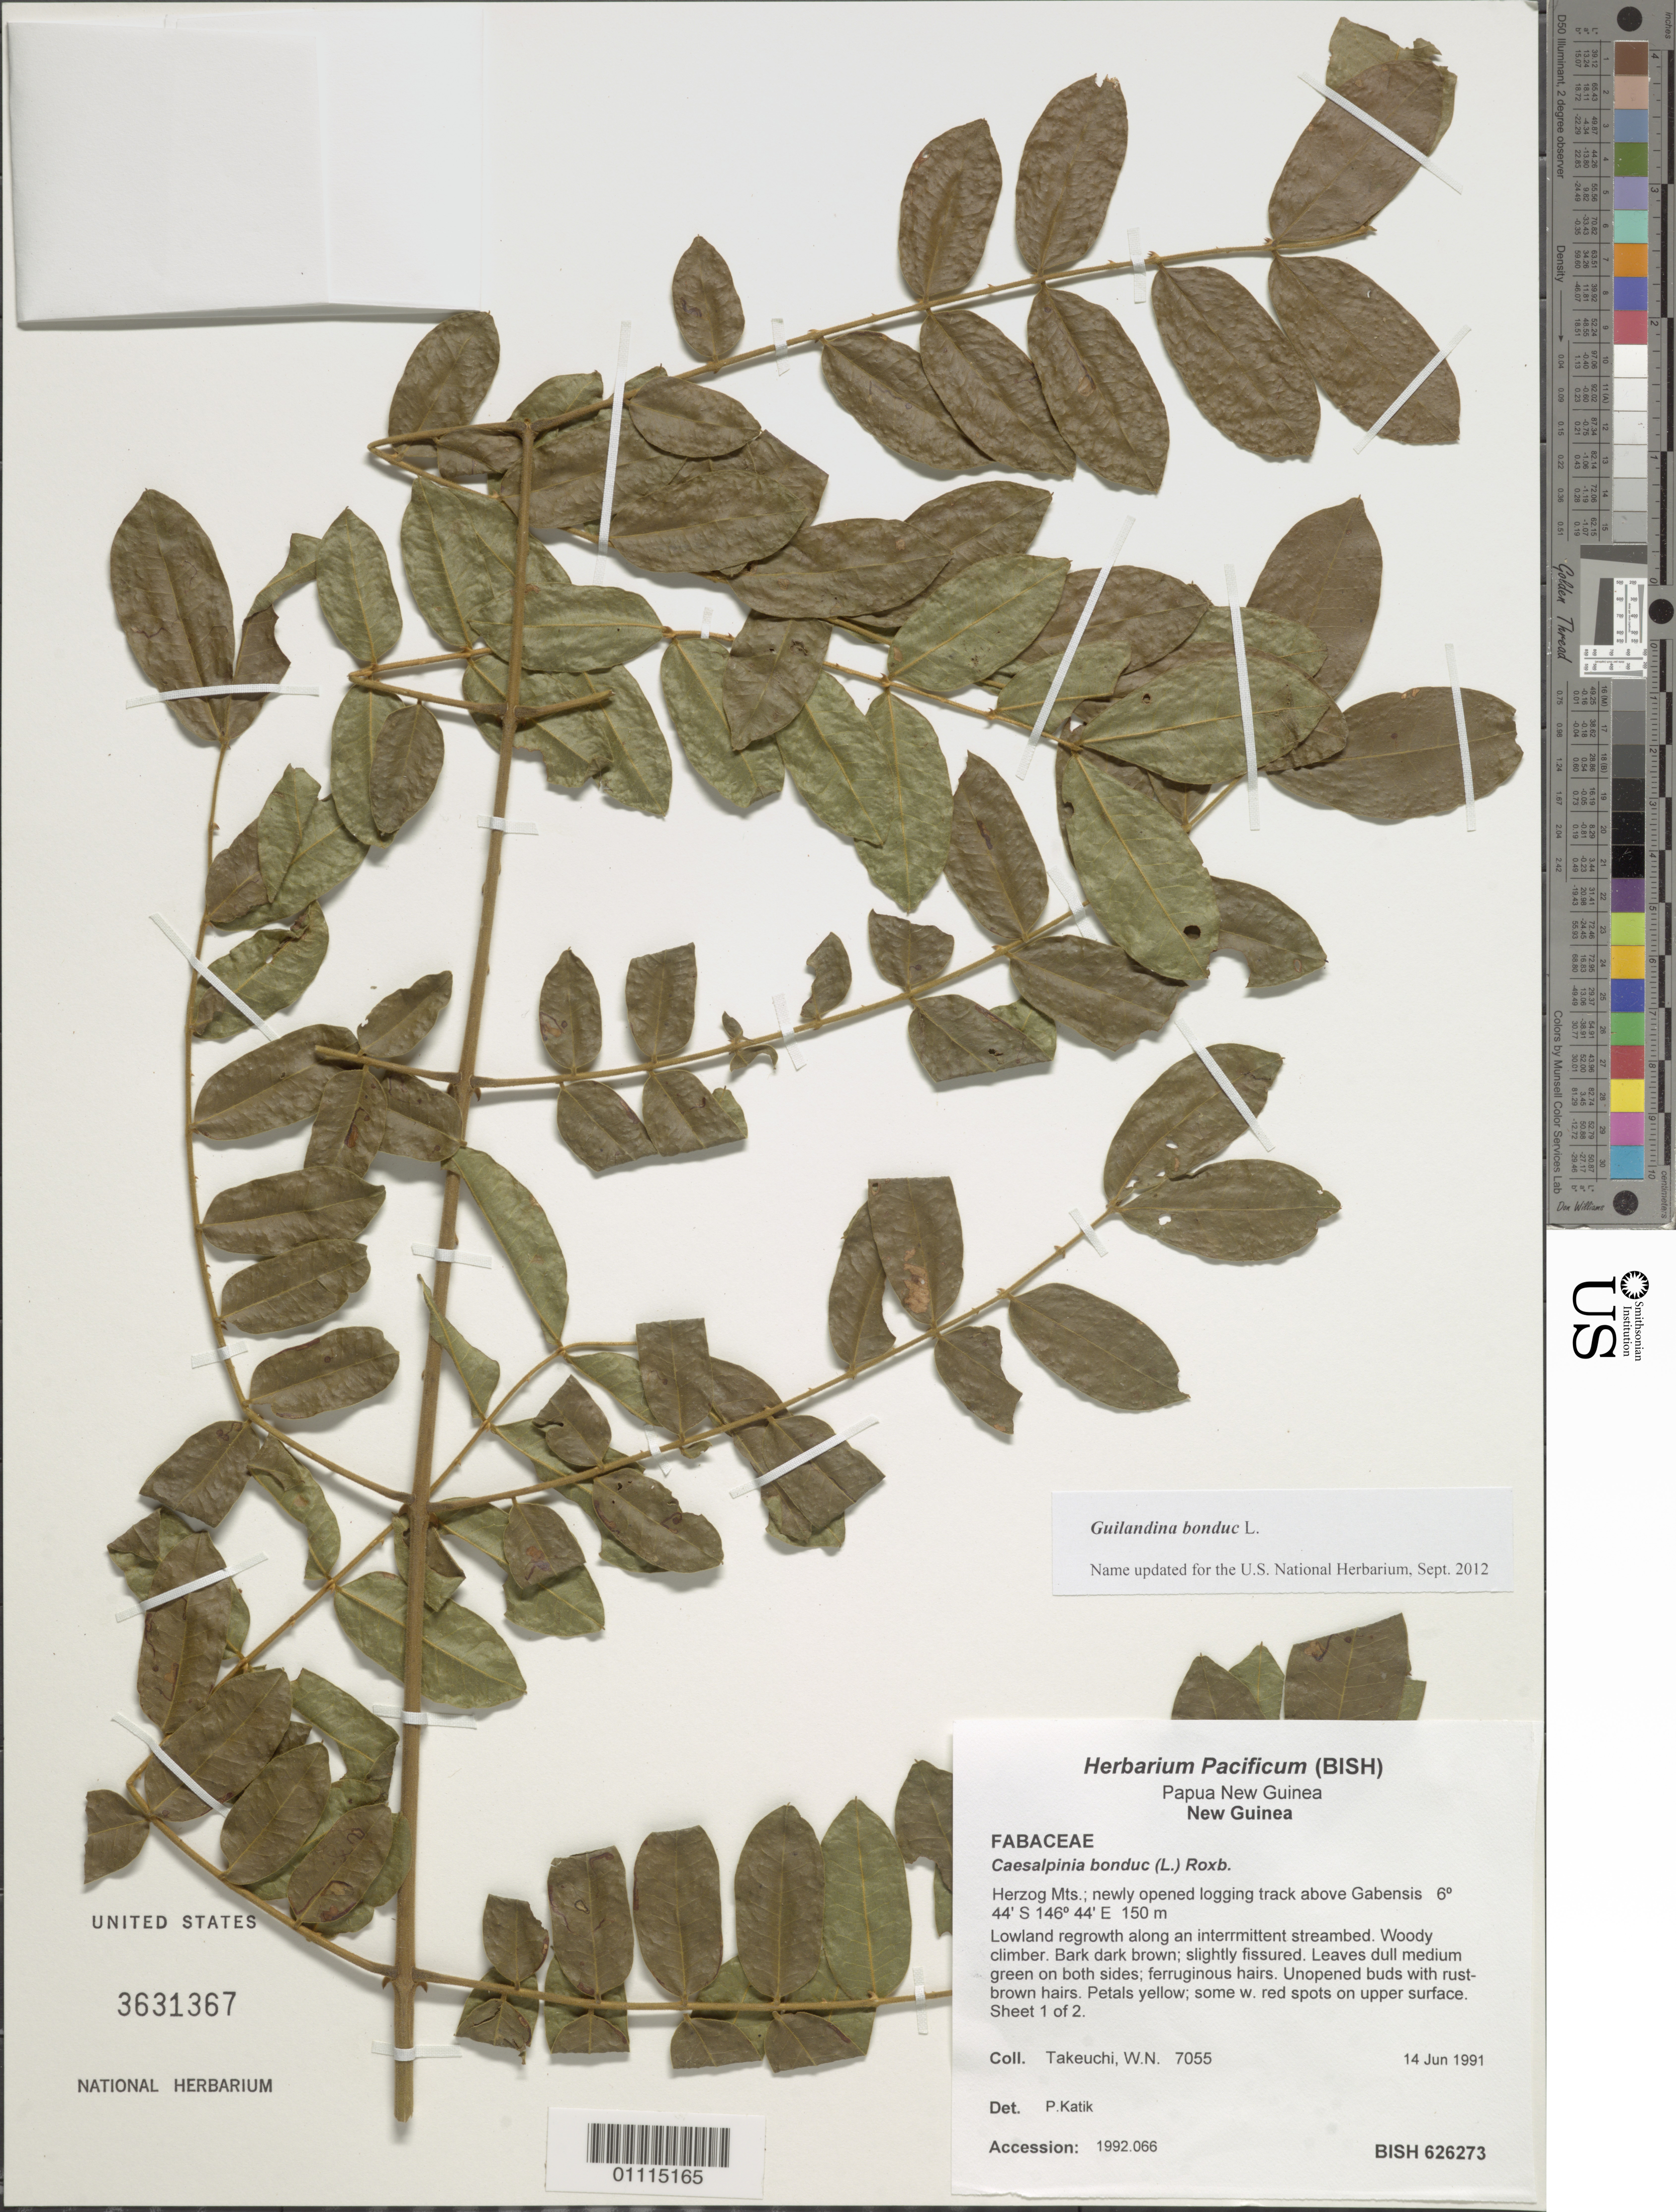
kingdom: Plantae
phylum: Tracheophyta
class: Magnoliopsida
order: Fabales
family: Fabaceae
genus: Guilandina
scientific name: Guilandina bonduc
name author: L.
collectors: W. N. Takeuchi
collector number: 7055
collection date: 1991-06-14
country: Papua New Guinea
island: New Guinea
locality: Herzon Mts.; newly opened logging track above Gabensis.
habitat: Lowland regrowth along an intermittent streambed.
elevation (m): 150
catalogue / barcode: US 3631367